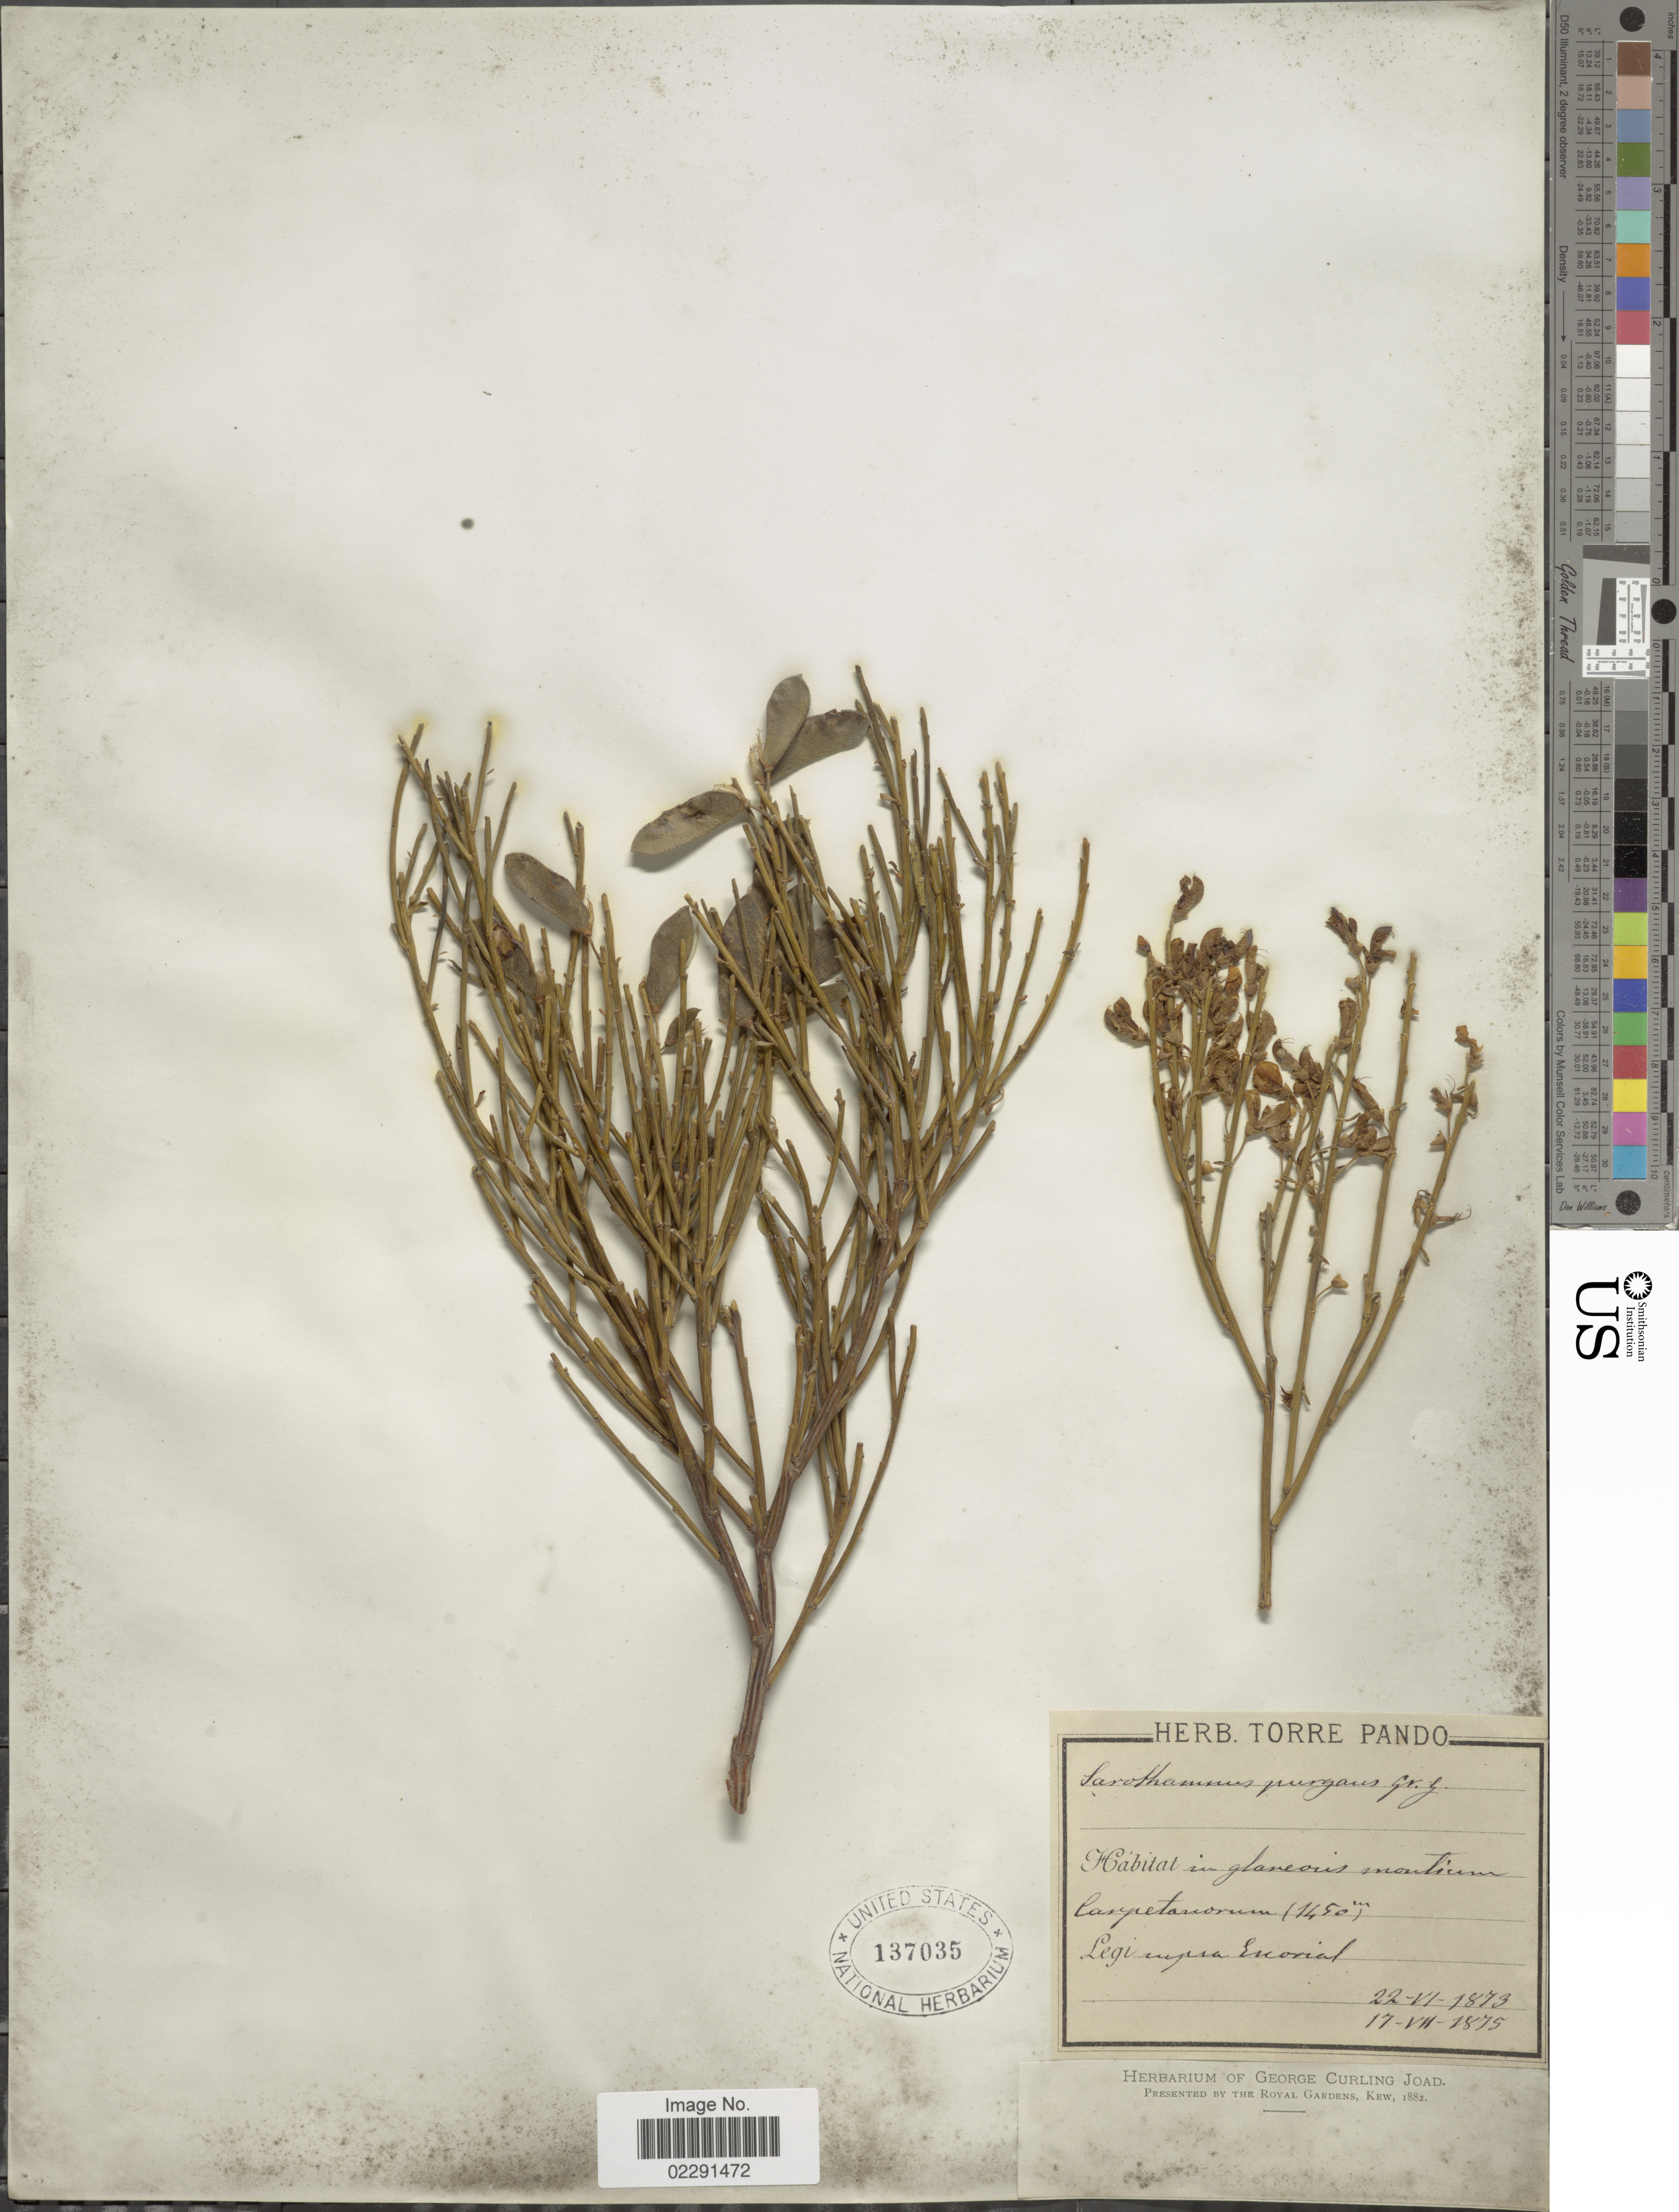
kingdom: Plantae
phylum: Tracheophyta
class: Magnoliopsida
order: Fabales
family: Fabaceae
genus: Genista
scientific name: Genista scorpius subsp. scorpius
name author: (L.) DC.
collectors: ex herb. Torre Pando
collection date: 1873-06-22/1875-07-17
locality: In glareous montium Carpetanorum. [interpreted]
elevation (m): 1450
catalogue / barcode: US 137035